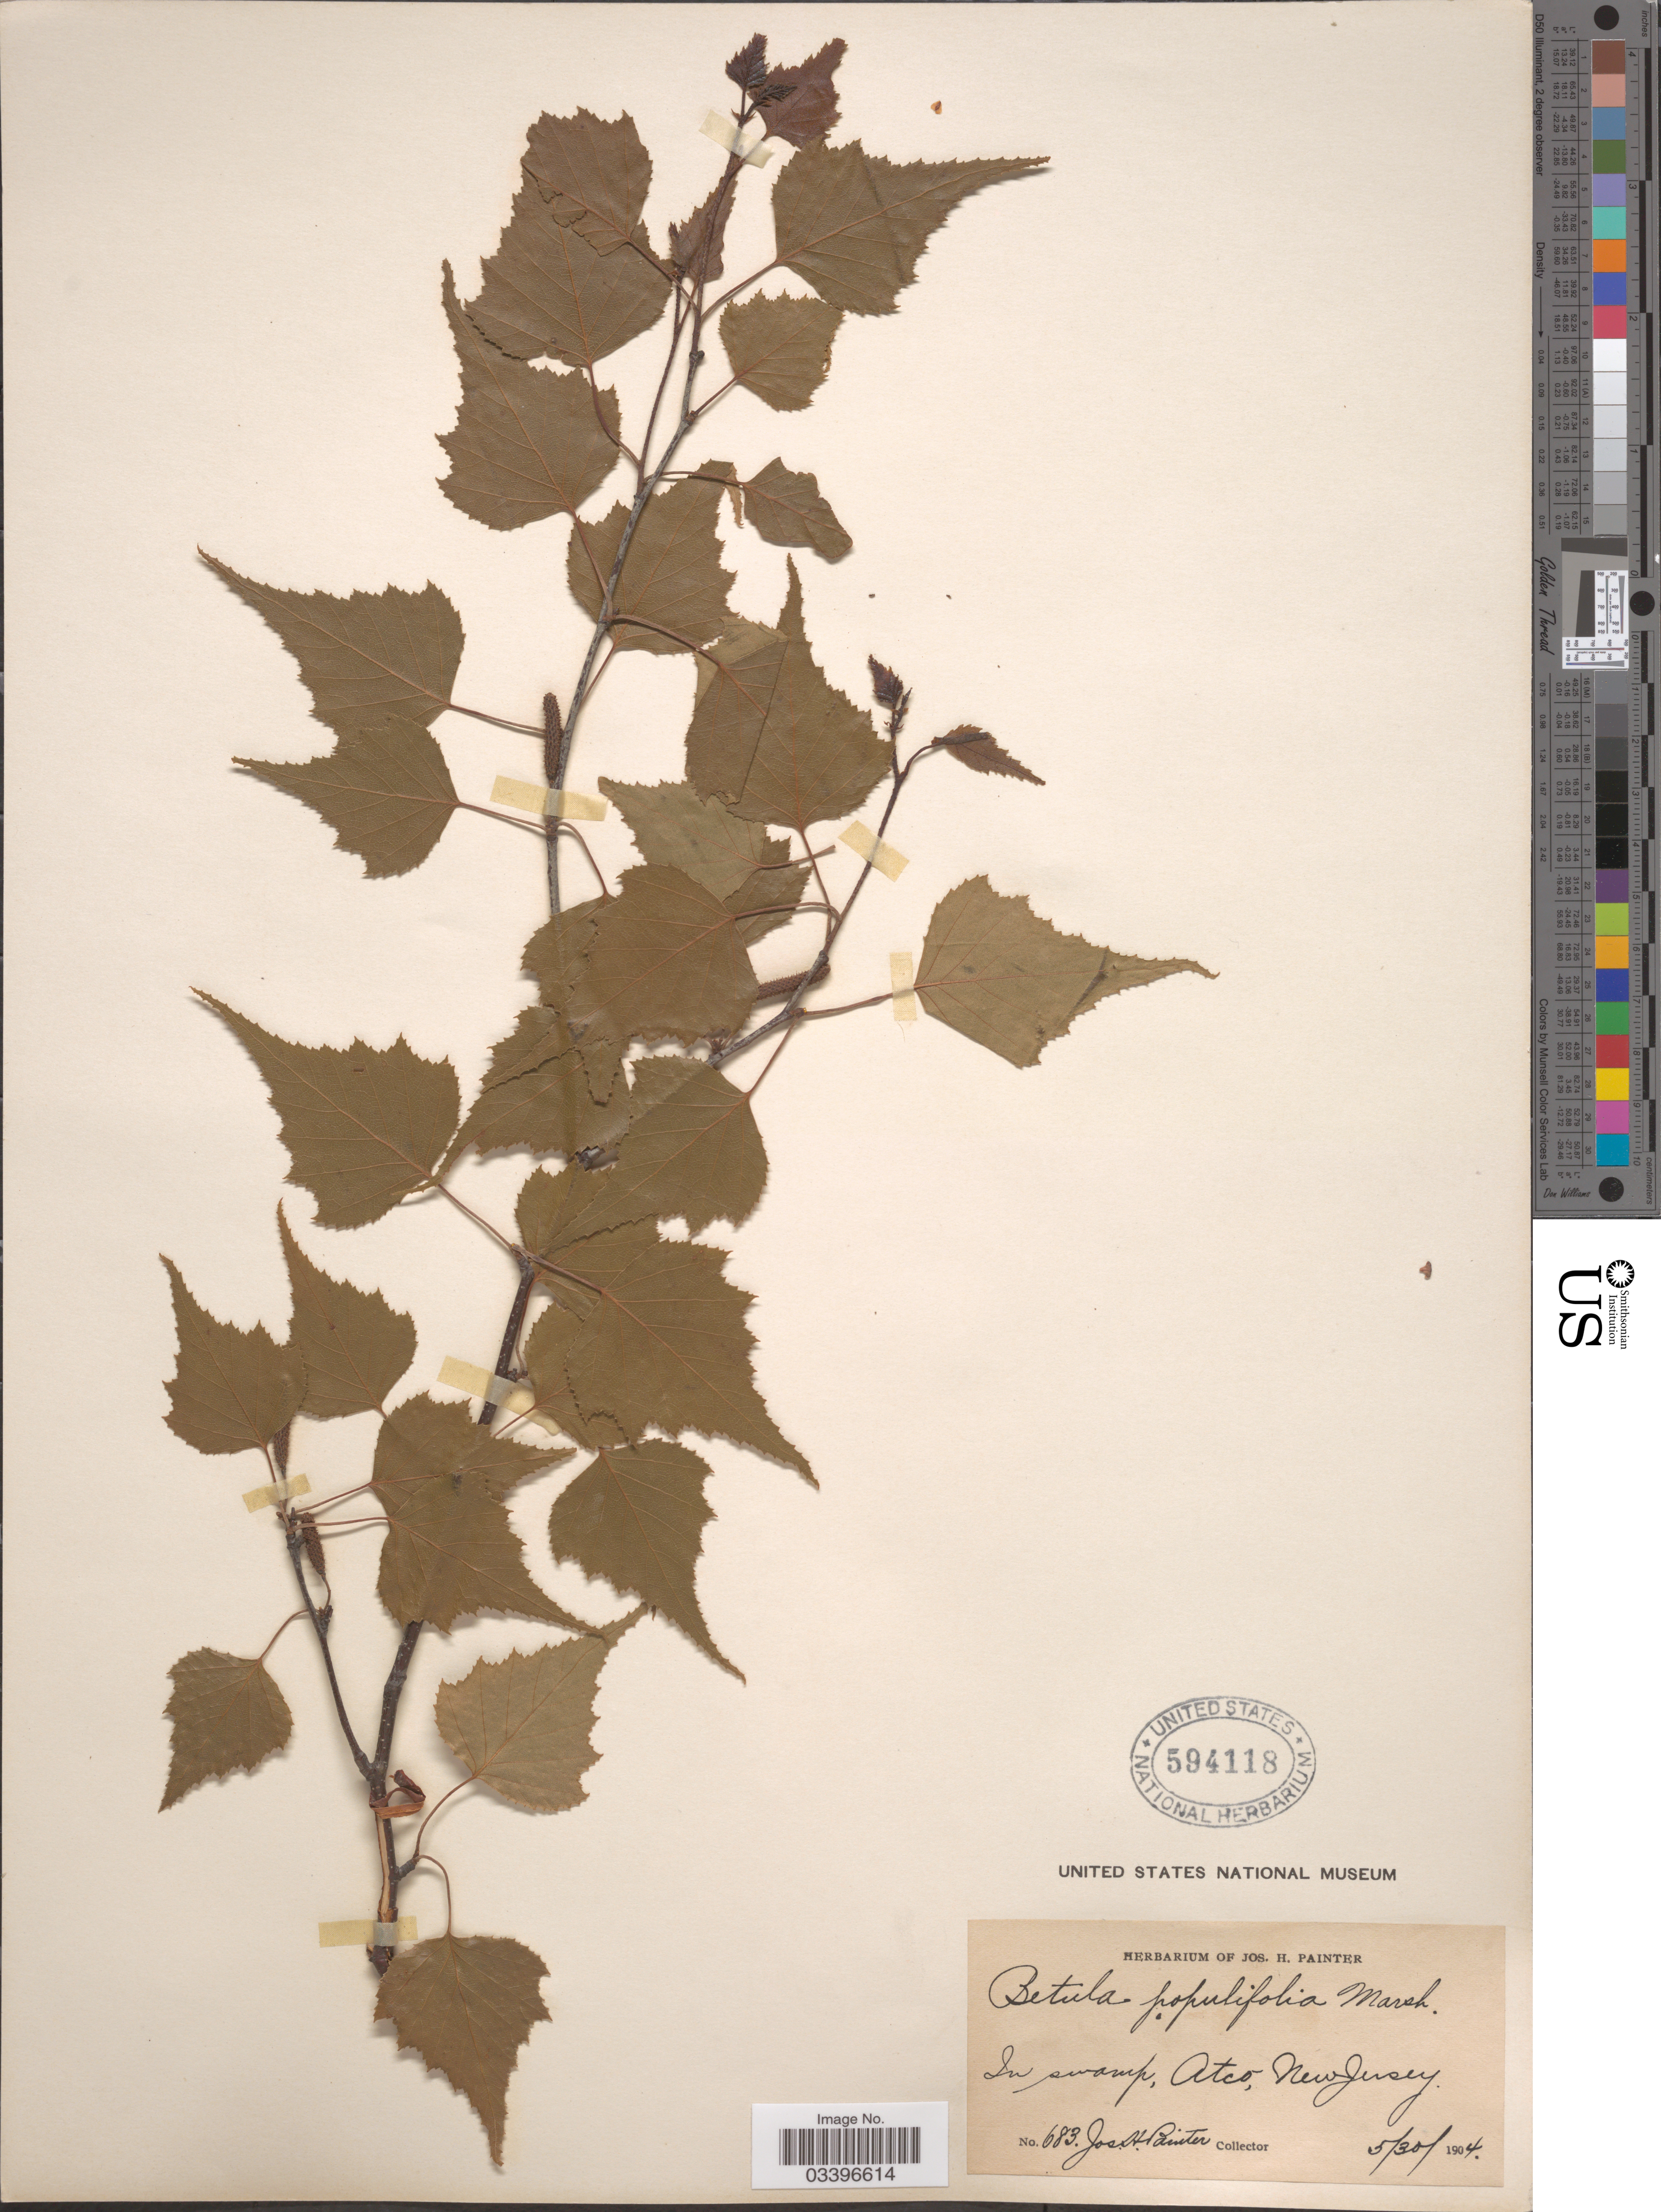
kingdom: Plantae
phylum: Tracheophyta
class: Magnoliopsida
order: Fagales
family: Betulaceae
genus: Betula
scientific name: Betula populifolia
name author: Marshall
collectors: J. H. Painter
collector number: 683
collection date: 1904-05-30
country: United States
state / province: New Jersey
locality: In swamp, Atco.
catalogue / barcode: US 594118